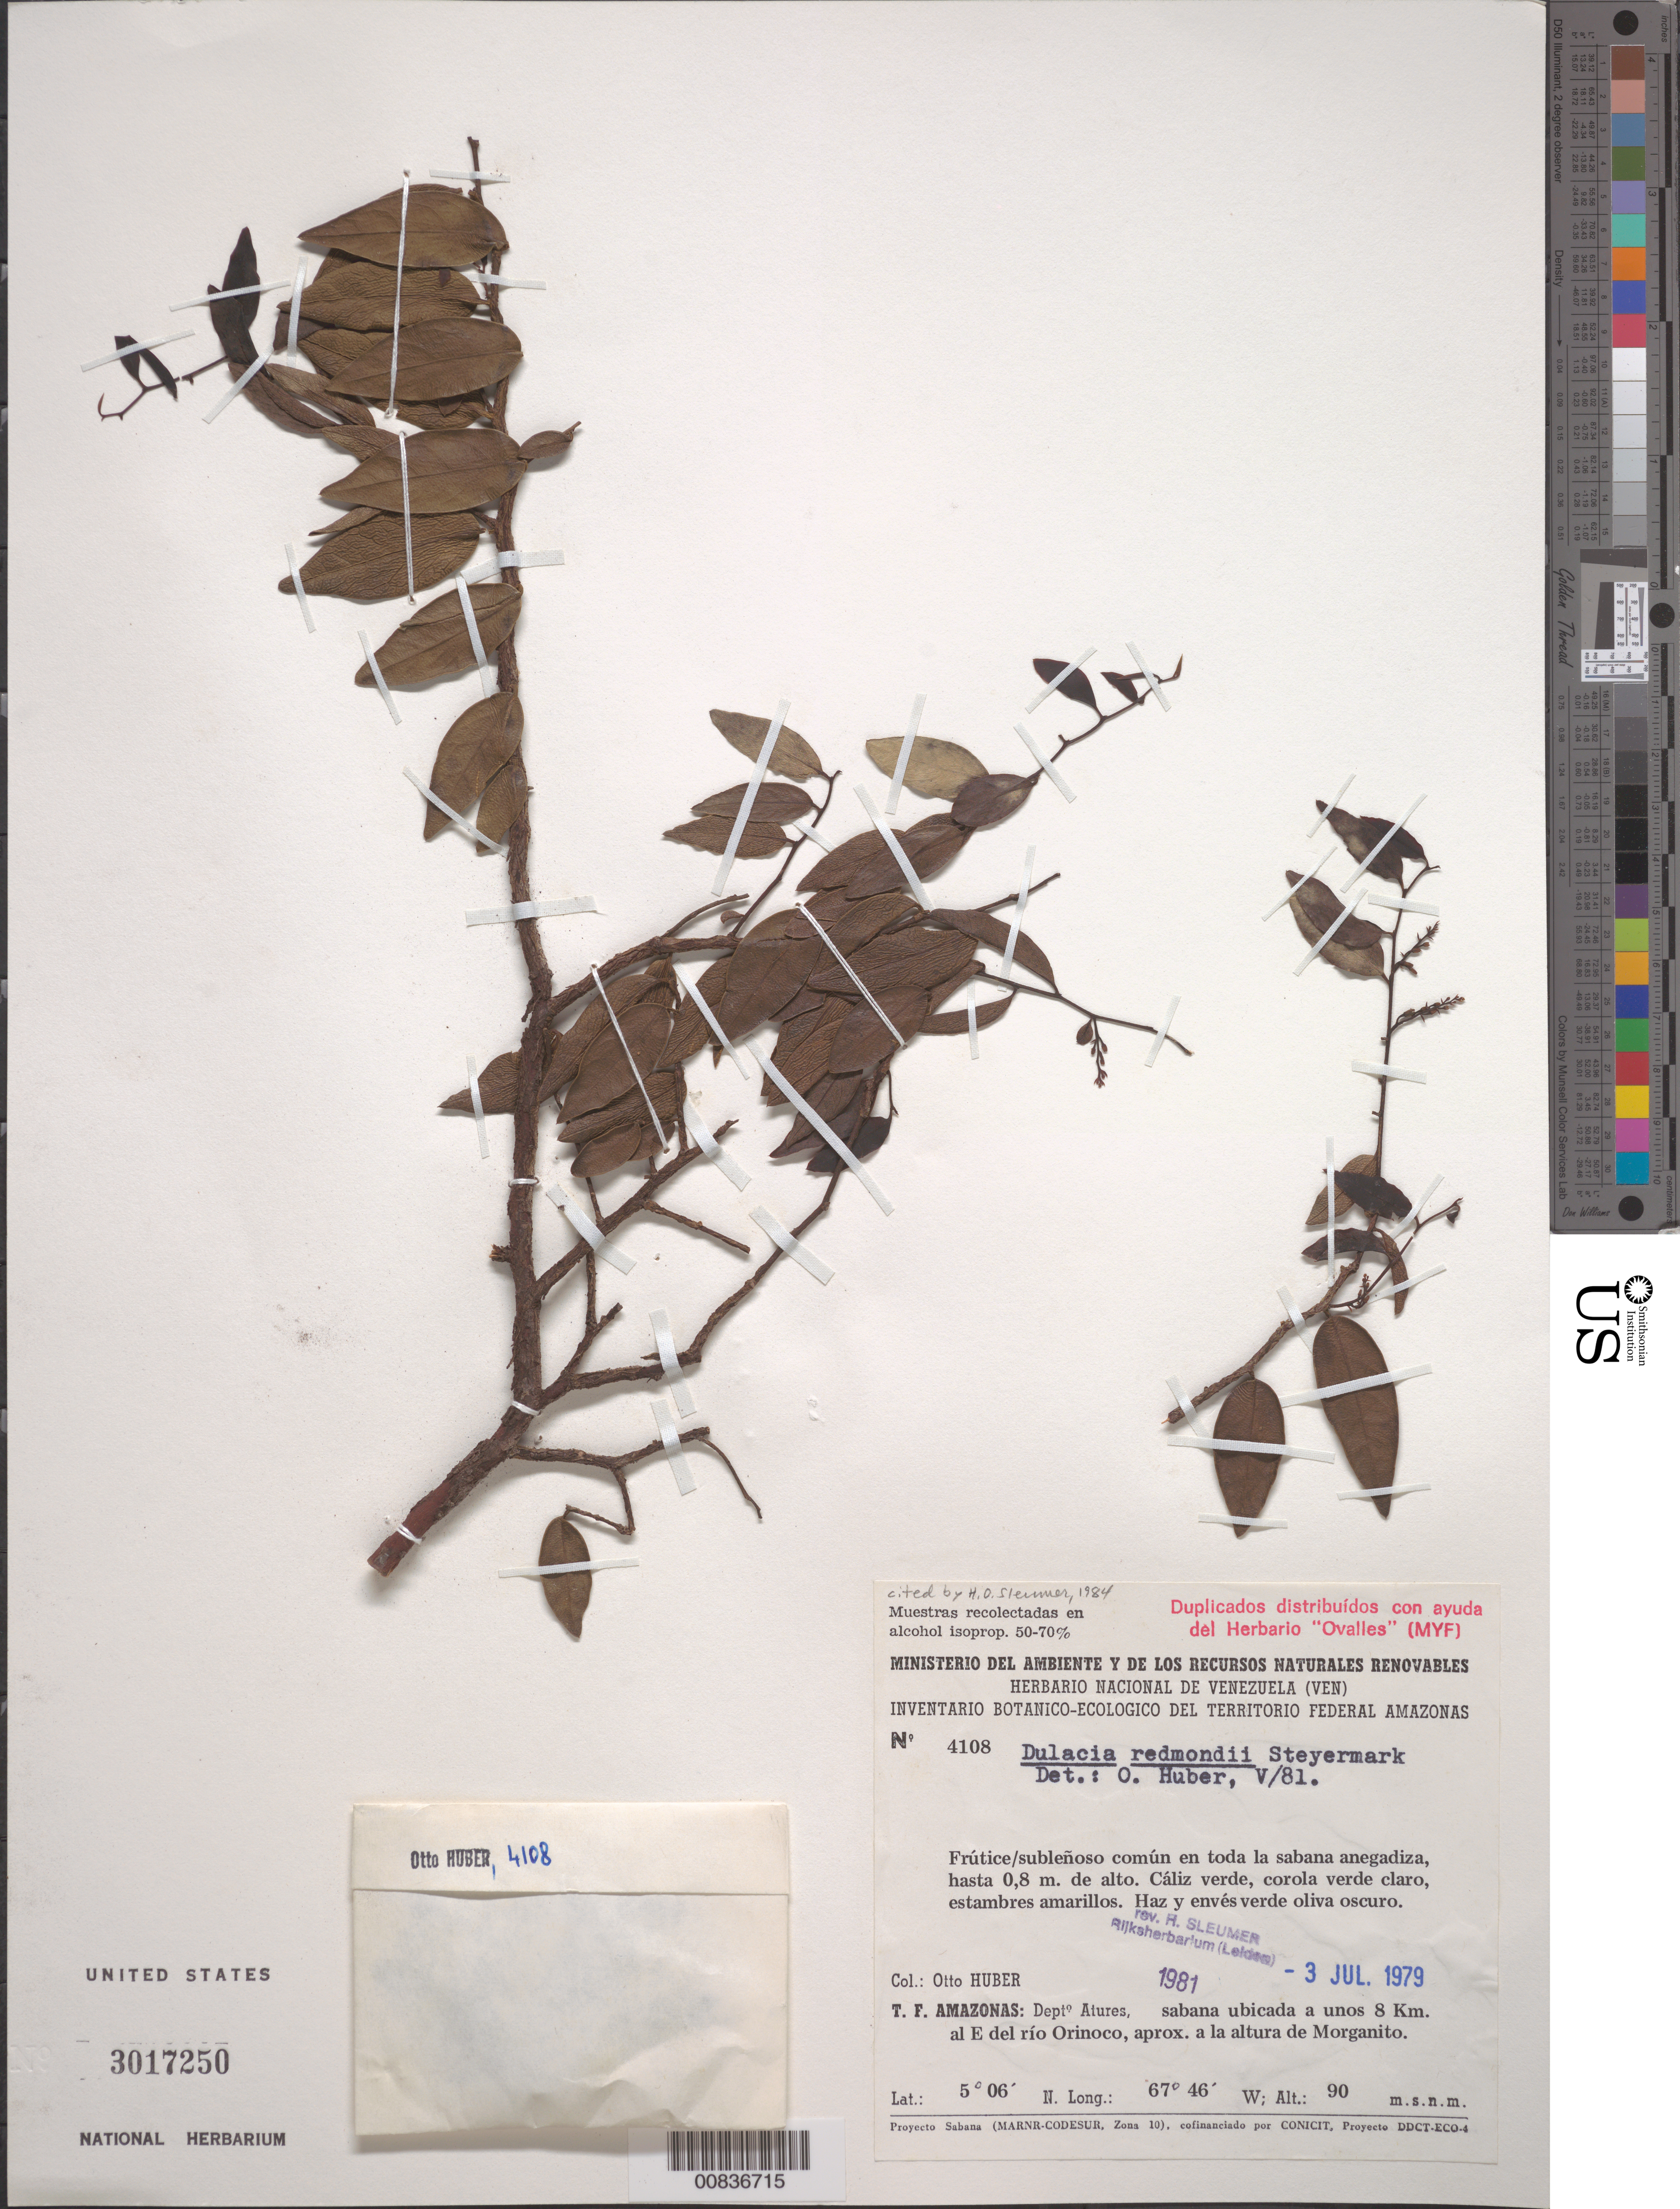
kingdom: Plantae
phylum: Tracheophyta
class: Magnoliopsida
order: Santalales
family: Olacaceae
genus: Dulacia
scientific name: Dulacia redmondii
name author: Steyerm.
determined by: Sleumer, H. O.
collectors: O. Huber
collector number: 4108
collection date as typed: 3-Jul-79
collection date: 1979-07-03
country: Venezuela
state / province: Amazonas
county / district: Atures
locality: Río Orinoco, 8 km al E del, aprox a la altura de Morganito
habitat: Sabana anegadiza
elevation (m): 90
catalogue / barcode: US 3017250